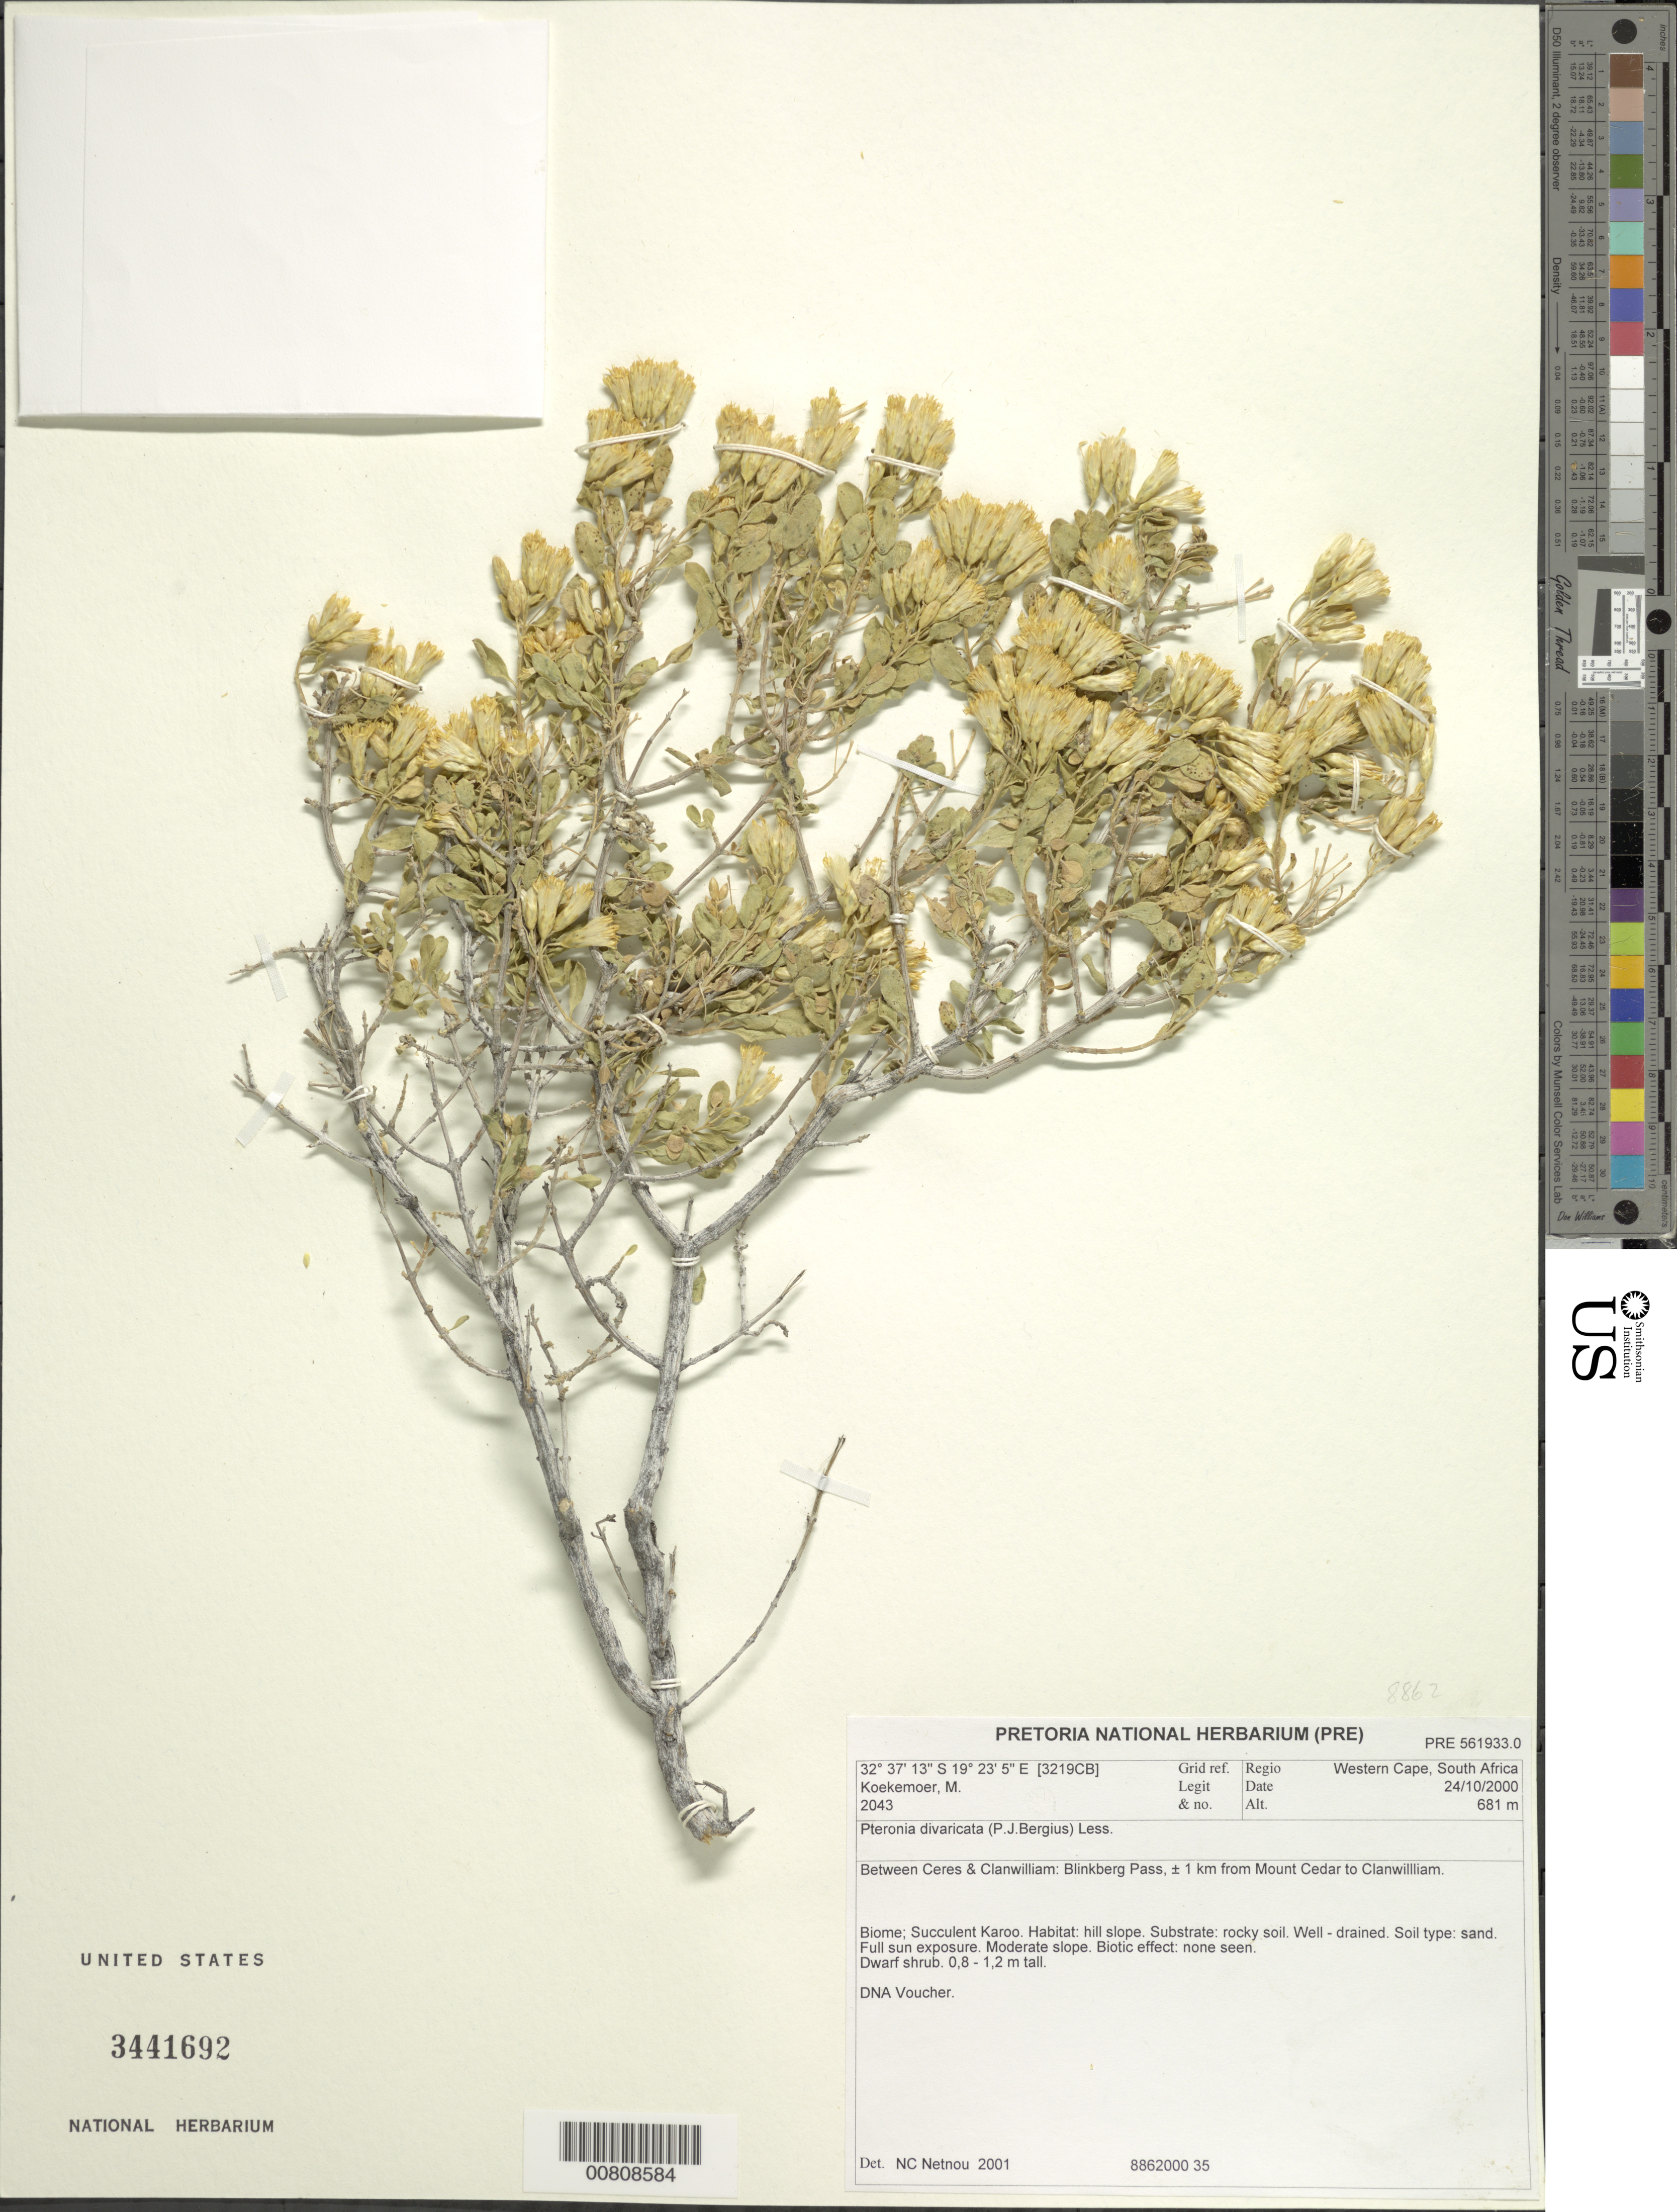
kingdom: Plantae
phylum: Tracheophyta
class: Magnoliopsida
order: Asterales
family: Asteraceae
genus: Pteronia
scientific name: Pteronia divaricata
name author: (P.J. Bergius) Less.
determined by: Netnou, N. C.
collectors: M. Koekemoer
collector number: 2043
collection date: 2000-10-24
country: South Africa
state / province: Western Cape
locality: Blinkberg Pass, ± 1 km from Mount Ceder to Clanwilliam, between Ceres and Clanwilliam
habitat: Hill slope, rocky soil, well-drained, sand, full sun, moderate slope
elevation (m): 681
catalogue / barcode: US 3441692